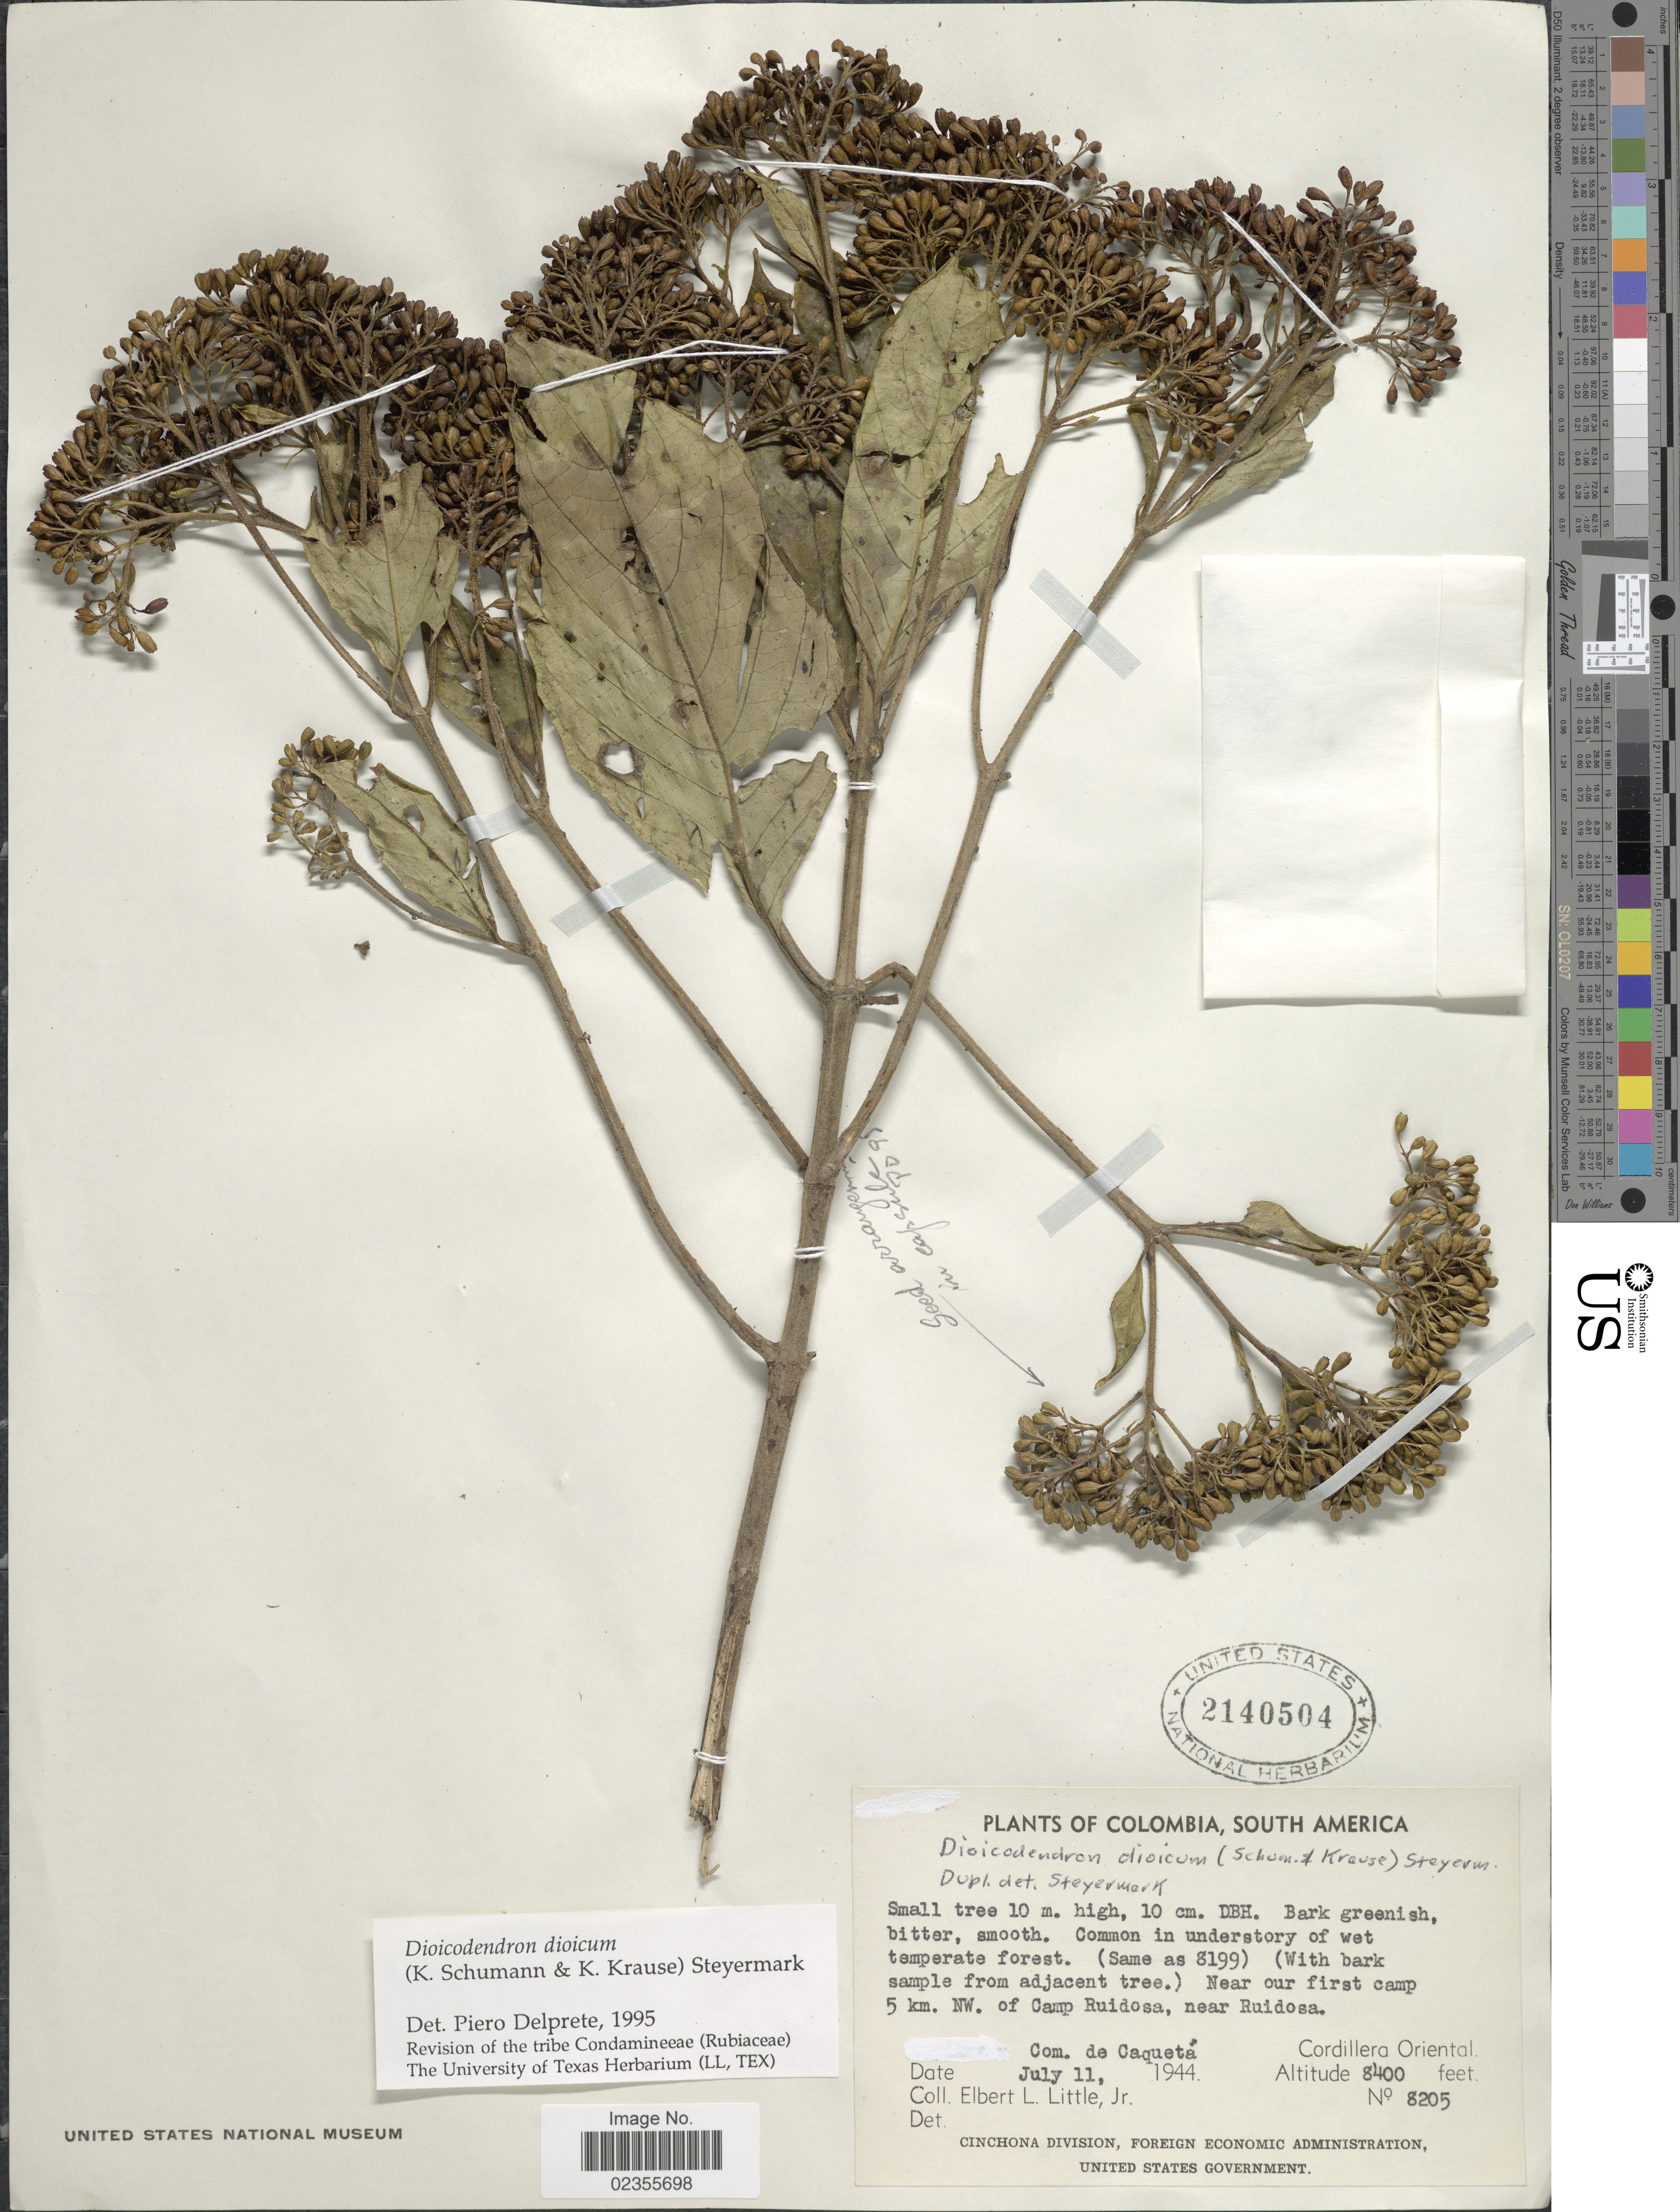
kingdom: Plantae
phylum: Tracheophyta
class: Magnoliopsida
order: Gentianales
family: Rubiaceae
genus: Dioicodendron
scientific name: Dioicodendron dioicum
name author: (K. Schum. & Krause) Steyerm.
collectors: E. L. Little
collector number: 8205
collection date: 1944-07-11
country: Colombia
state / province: Caquetá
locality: Near our first camp 5 km. NW. of Camp Ruidosa, near Ruidosa, Cordillera Oriental.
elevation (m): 2560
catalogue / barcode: US 2140504